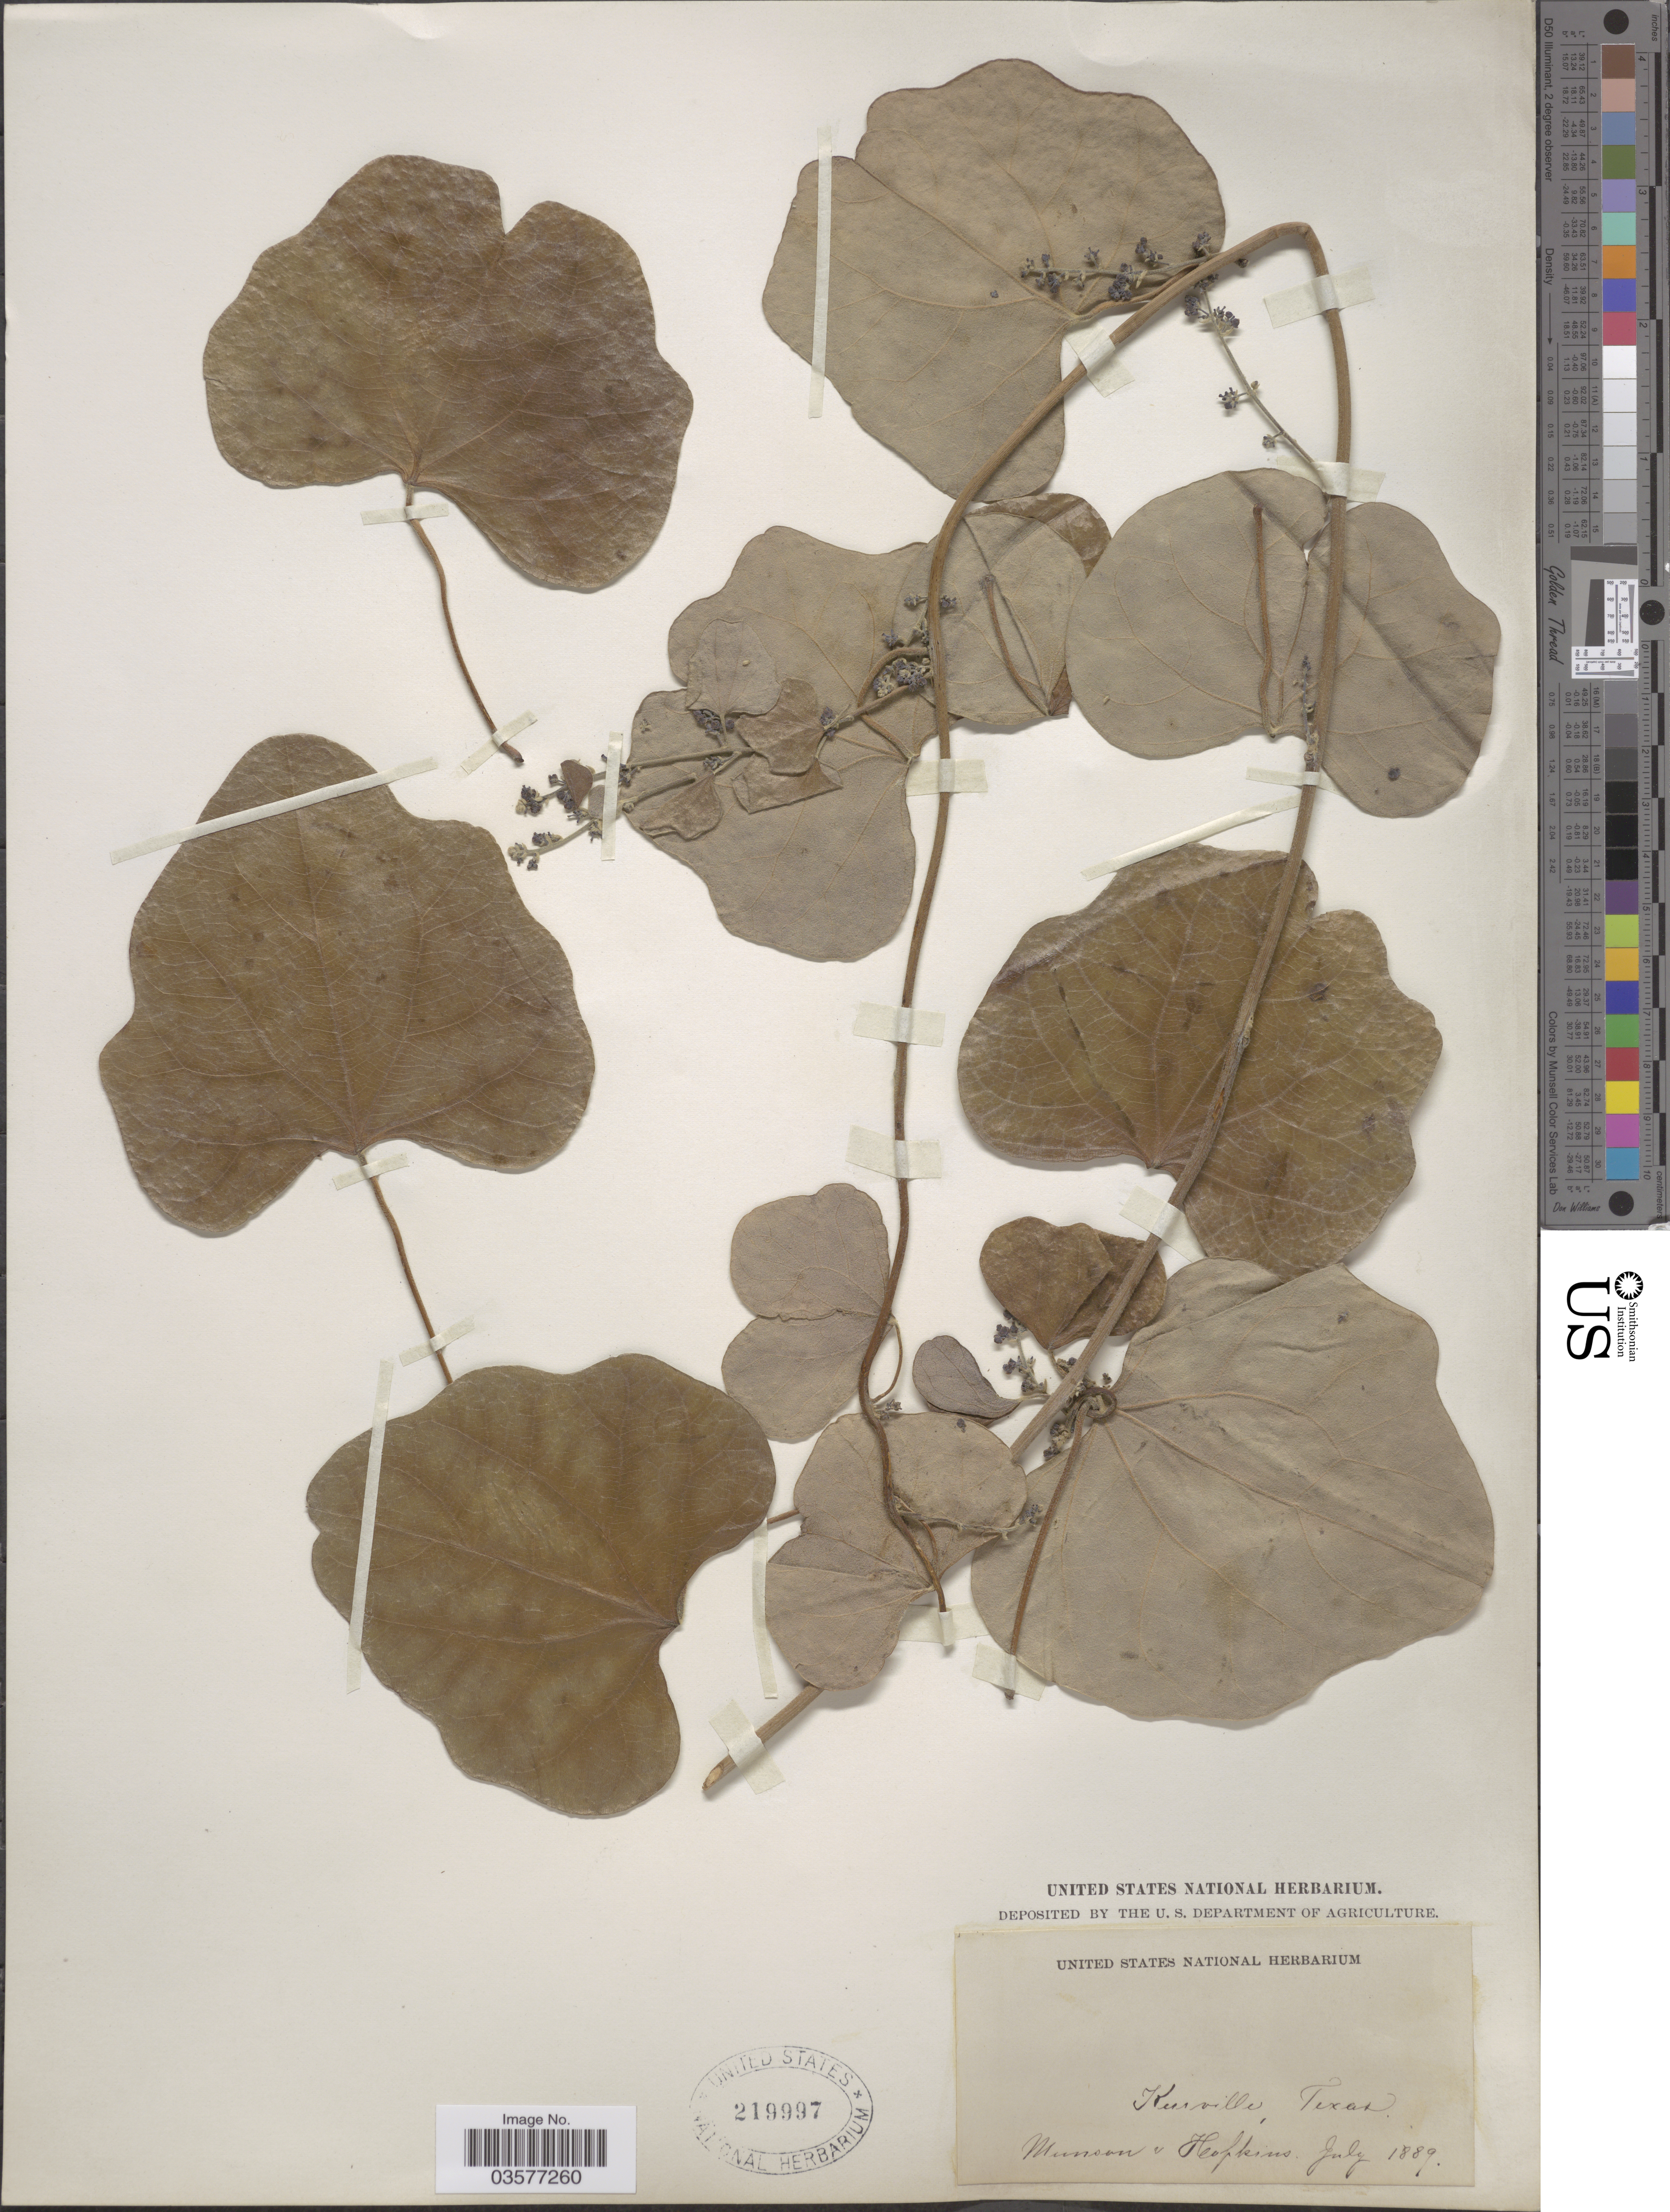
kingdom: Plantae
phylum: Tracheophyta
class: Magnoliopsida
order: Ranunculales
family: Menispermaceae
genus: Cocculus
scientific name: Cocculus carolinus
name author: (L.) DC.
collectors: -. Munson & -- Hopkins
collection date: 1889-07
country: United States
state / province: Texas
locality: Kerrville.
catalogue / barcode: US 219997